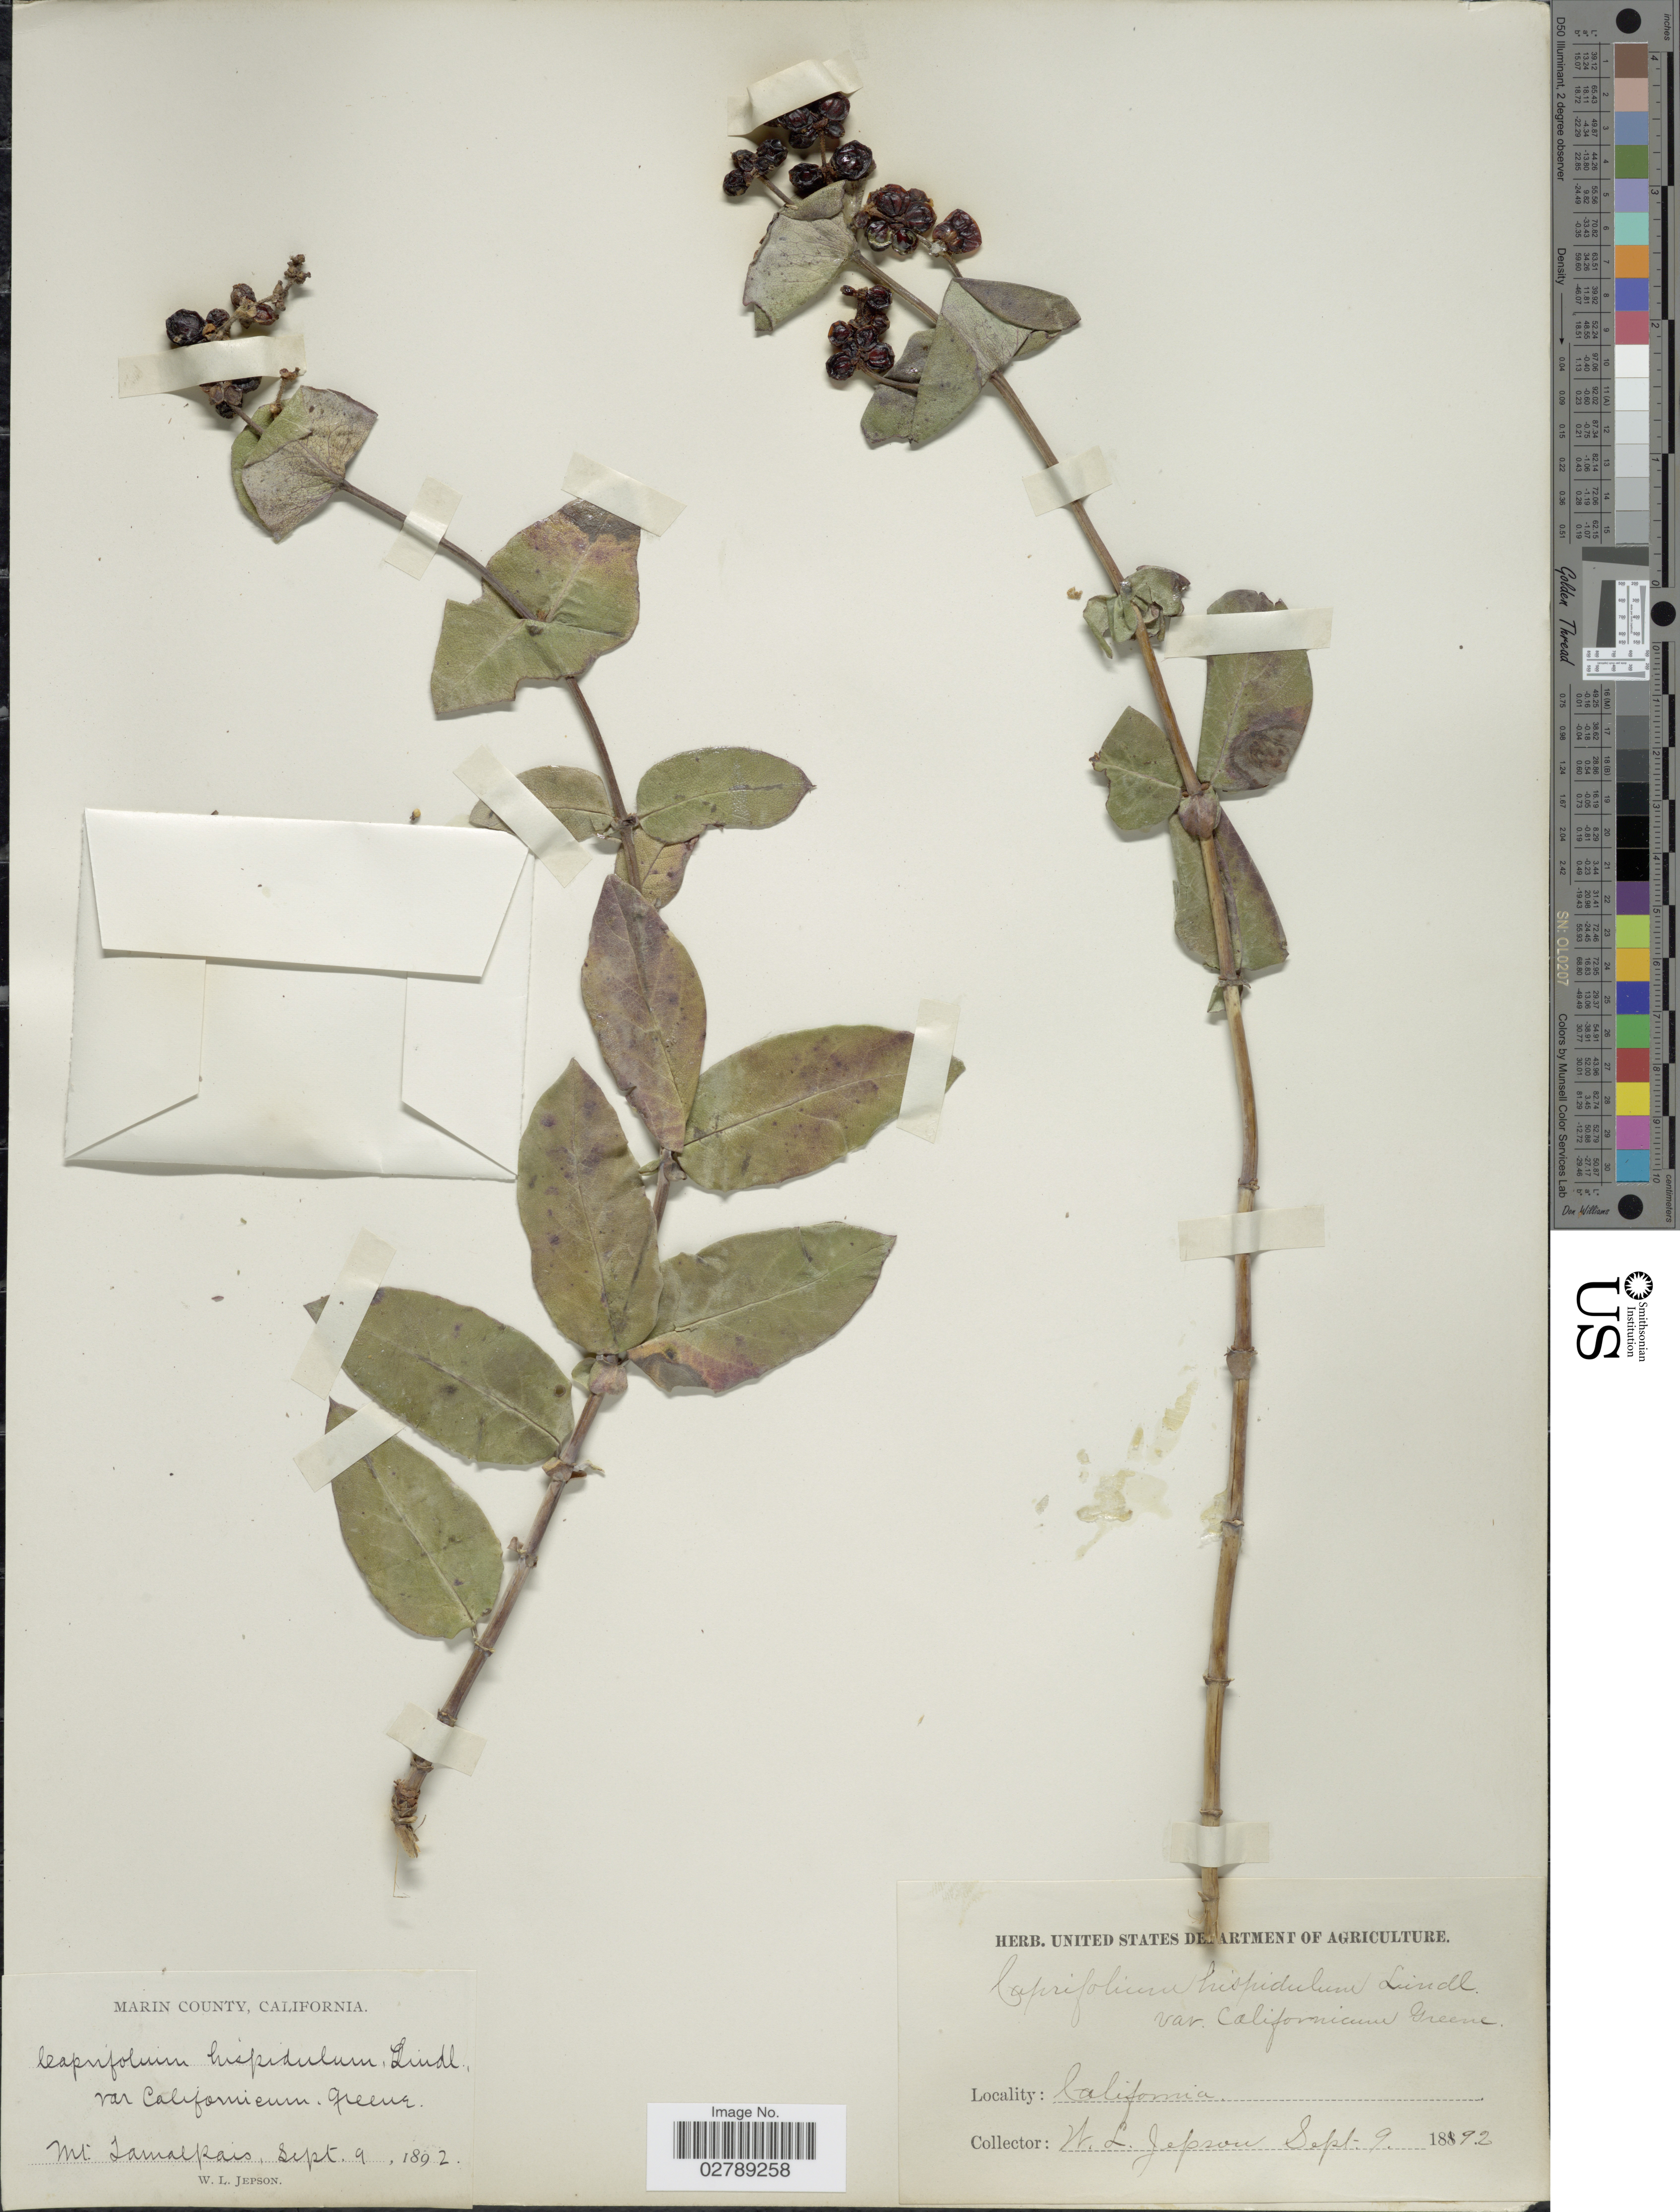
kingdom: Plantae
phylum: Tracheophyta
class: Magnoliopsida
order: Dipsacales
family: Caprifoliaceae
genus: Lonicera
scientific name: Lonicera hispidula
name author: Douglas ex Lindl.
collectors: W. L. Jepson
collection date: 1892-09-09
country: United States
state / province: California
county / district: Marin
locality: Marin County. Mt. Tamalpais.